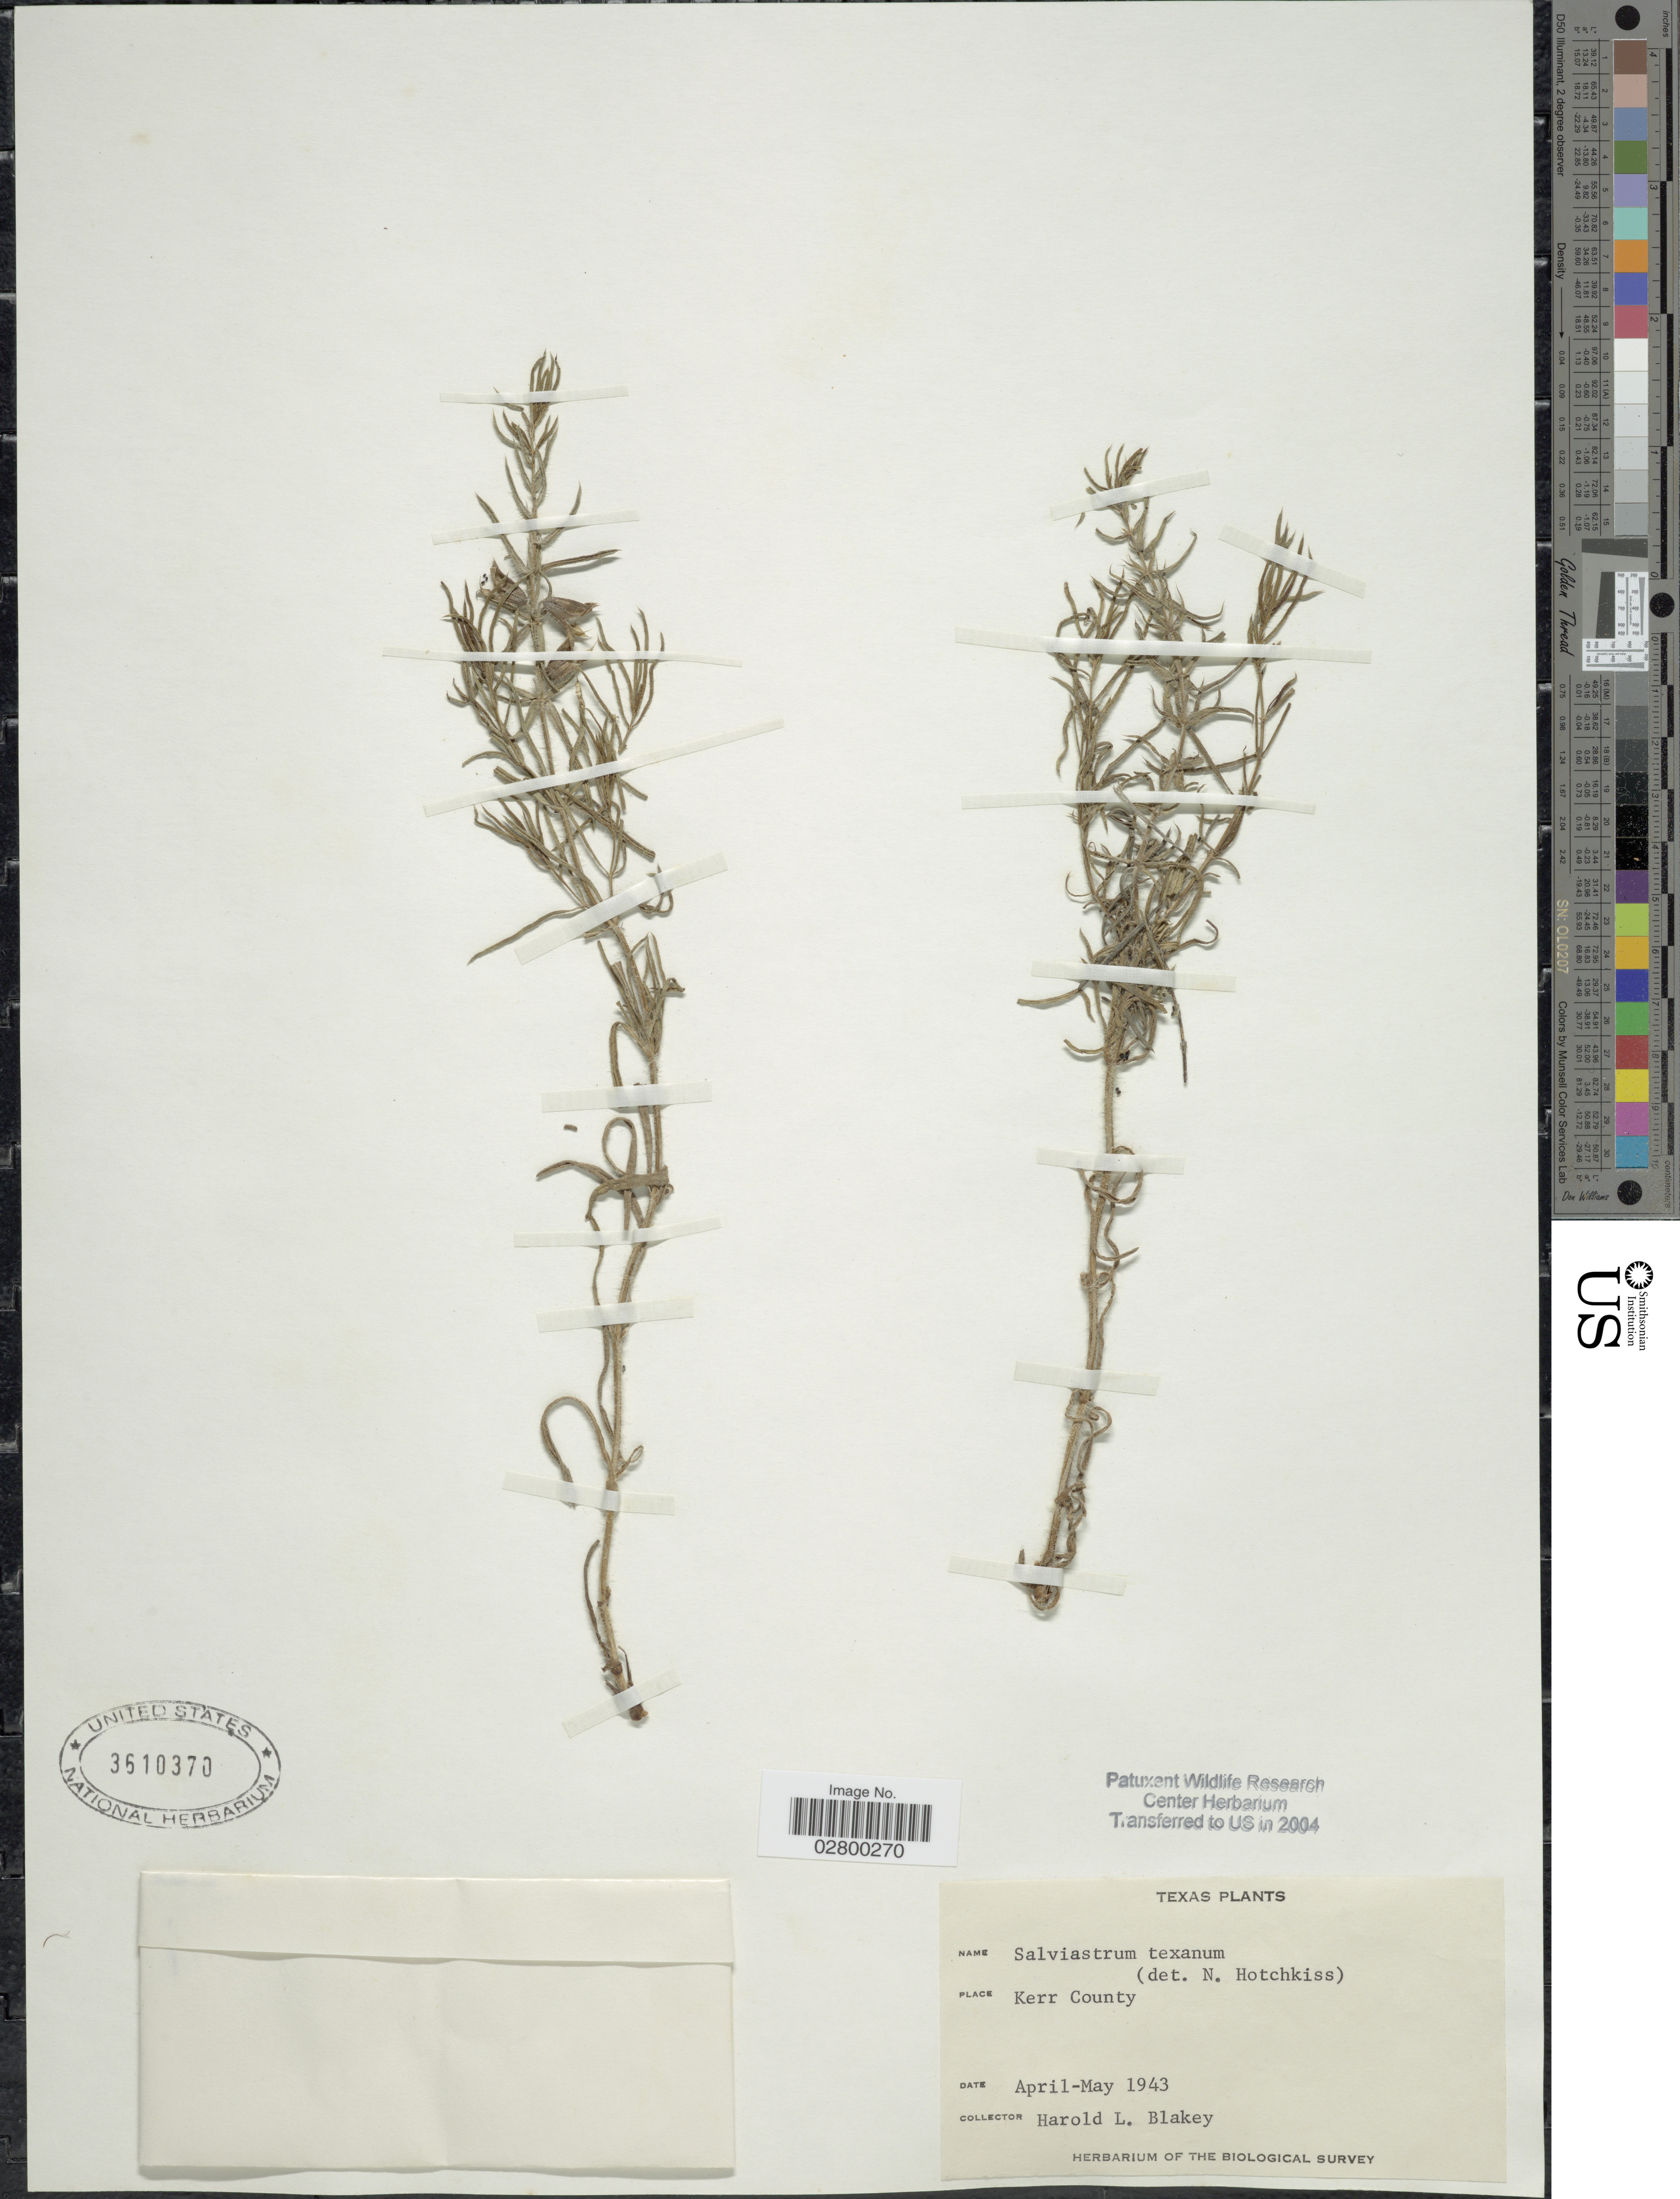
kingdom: Plantae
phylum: Tracheophyta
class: Magnoliopsida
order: Lamiales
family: Lamiaceae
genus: Salvia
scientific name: Salvia texana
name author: (Scheele) Torr.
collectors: H. Blakey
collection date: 1943-04/1943-05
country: United States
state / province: Texas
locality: Kerr County.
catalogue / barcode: US 3610370